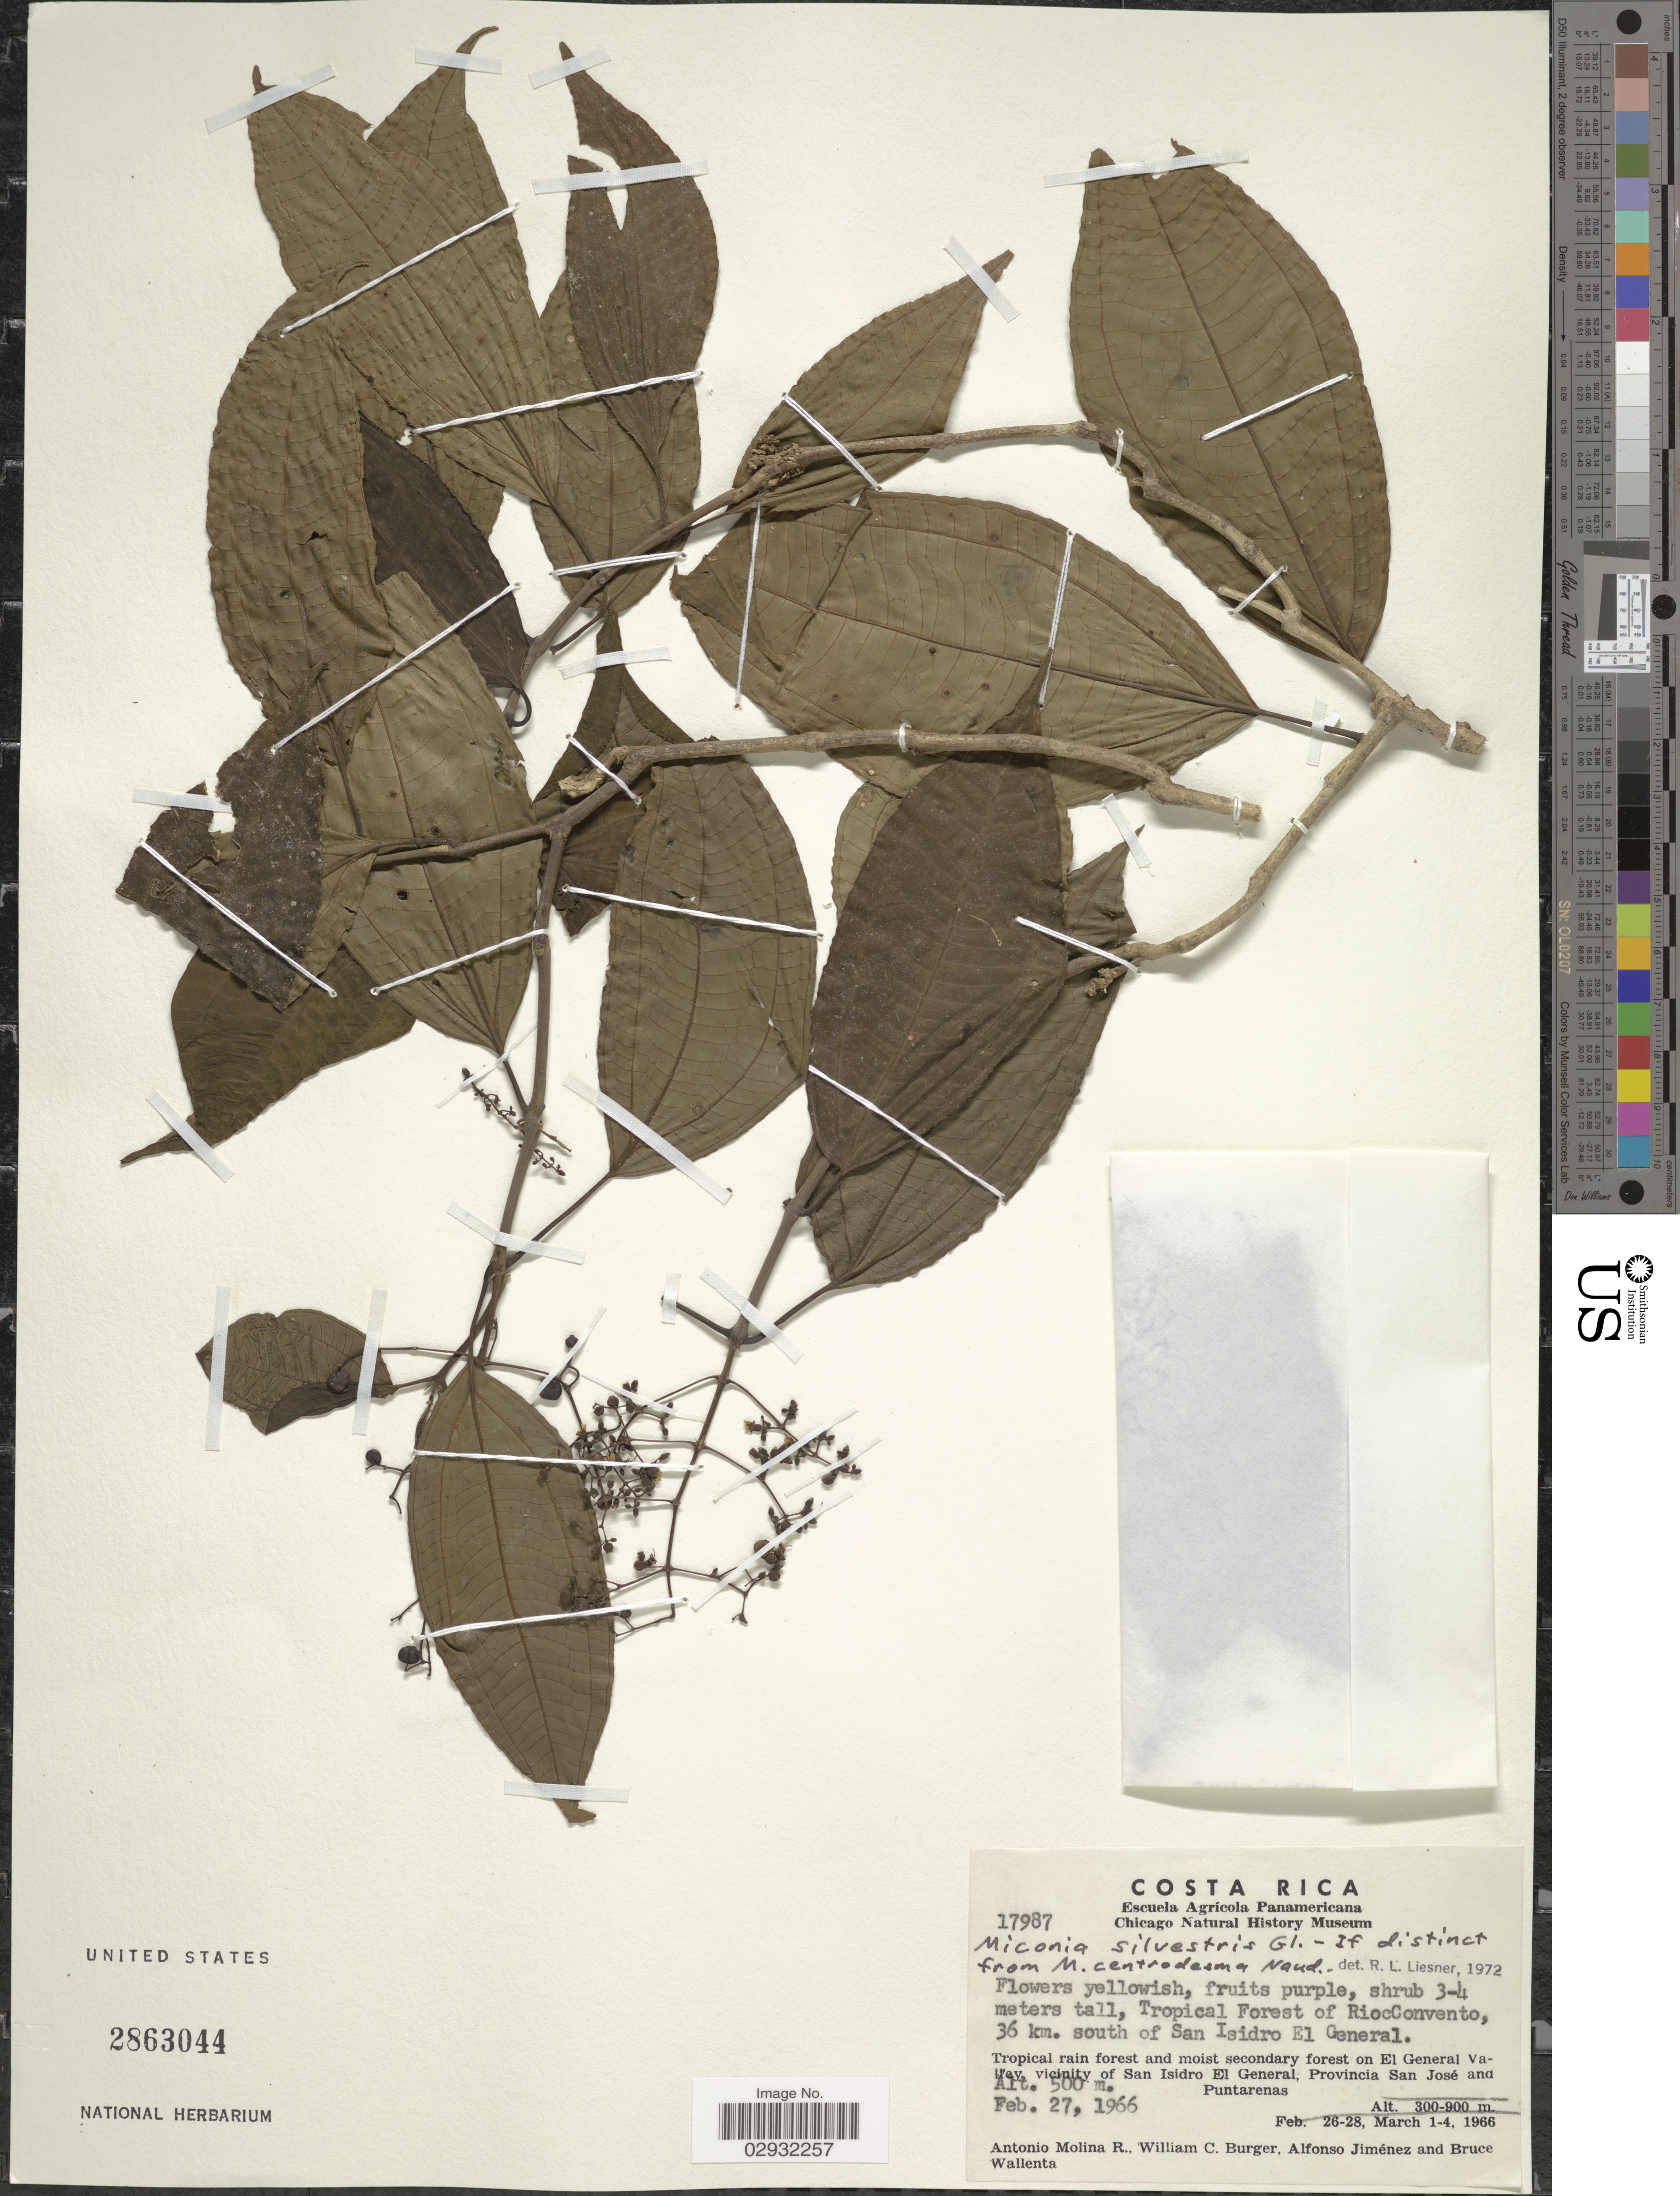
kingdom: Plantae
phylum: Tracheophyta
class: Magnoliopsida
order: Myrtales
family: Melastomataceae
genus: Miconia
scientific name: Miconia centrodesma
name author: Naudin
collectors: A. Molina R., W. Burger, A. Jiménez & B. Wallenta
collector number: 17987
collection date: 1966-02-27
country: Costa Rica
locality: Tropical rain forest and moist secondary forest on El General Valley, vicinity of San Isidro El General, Provincia San José and Puntarenas.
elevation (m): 500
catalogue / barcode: US 2863044